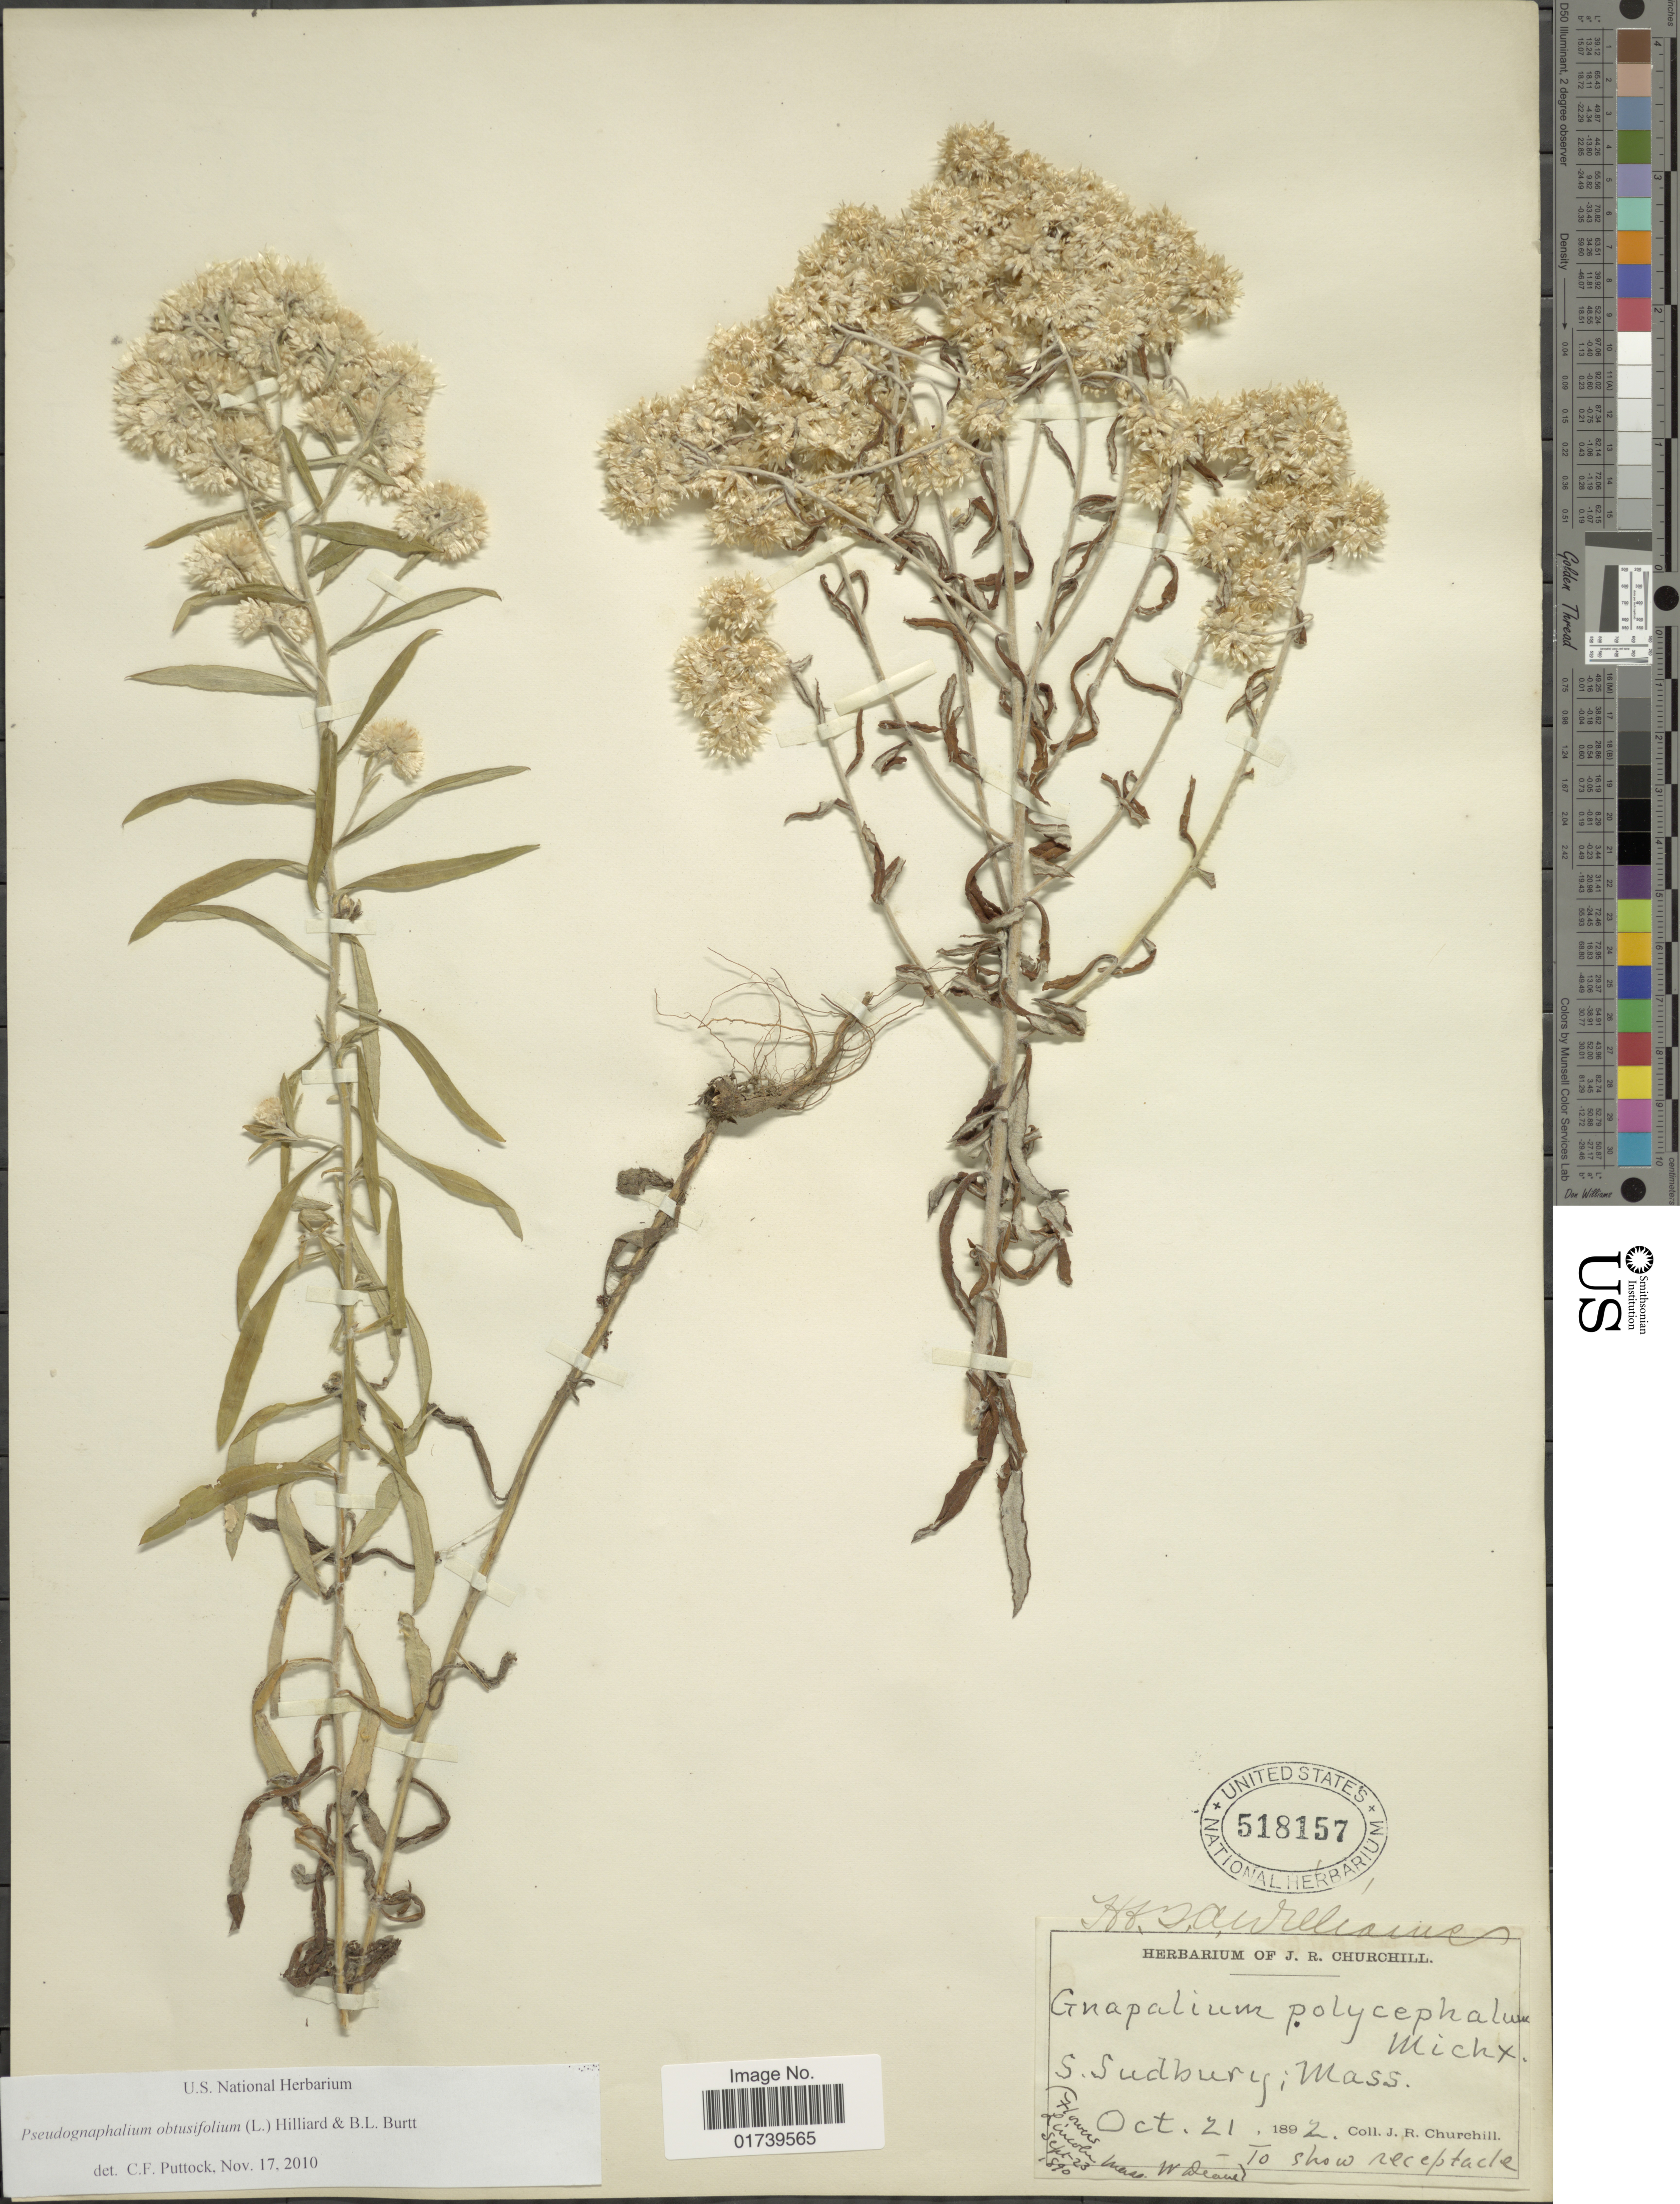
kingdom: Plantae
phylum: Tracheophyta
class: Magnoliopsida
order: Asterales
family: Asteraceae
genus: Pseudognaphalium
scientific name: Pseudognaphalium obtusifolium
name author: (L.) Hilliard & B.L. Burtt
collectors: J. Churchill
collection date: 1892-10-21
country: United States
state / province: Massachusetts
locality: S. Sudbury; Mass.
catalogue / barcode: US 518157